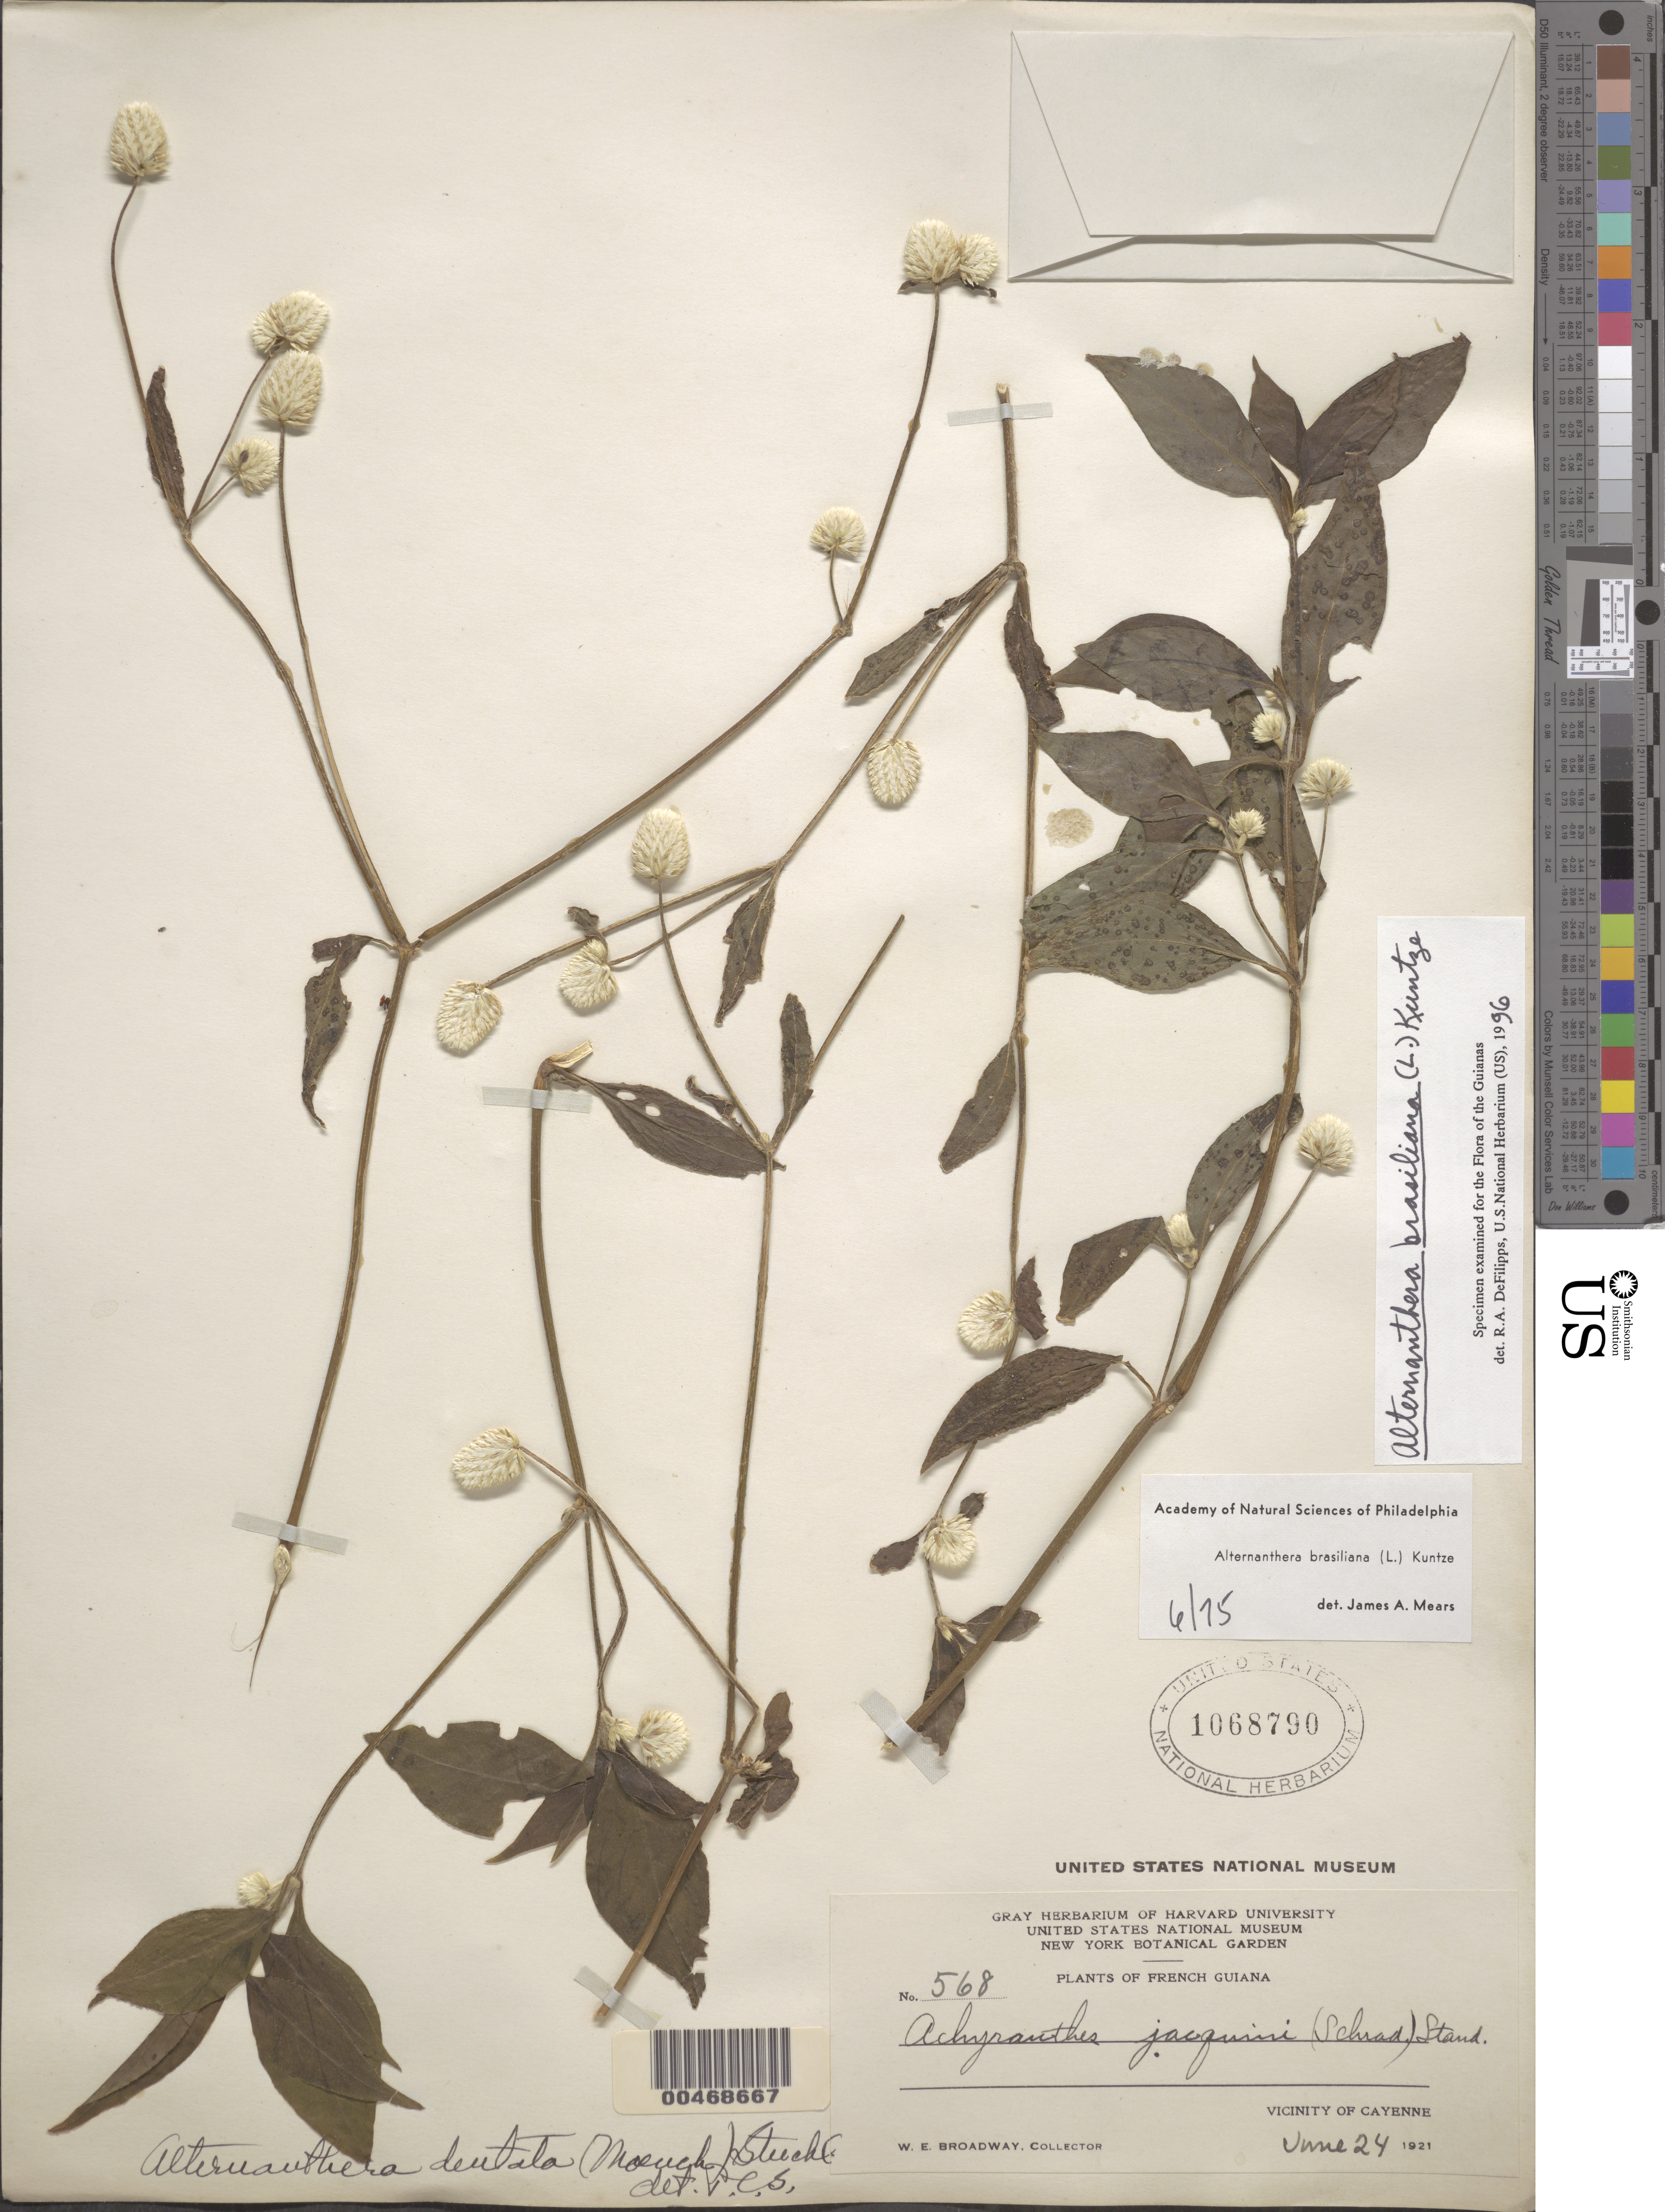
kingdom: Plantae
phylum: Tracheophyta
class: Magnoliopsida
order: Caryophyllales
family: Amaranthaceae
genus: Alternanthera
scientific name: Alternanthera brasiliana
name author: (L.) Kuntze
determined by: DeFilipps, R. A.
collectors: W. E. Broadway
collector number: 568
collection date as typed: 24-Jun-21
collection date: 1921-06-24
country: French Guiana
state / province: Cayenne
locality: Cayenne, vic.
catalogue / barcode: US 1068790